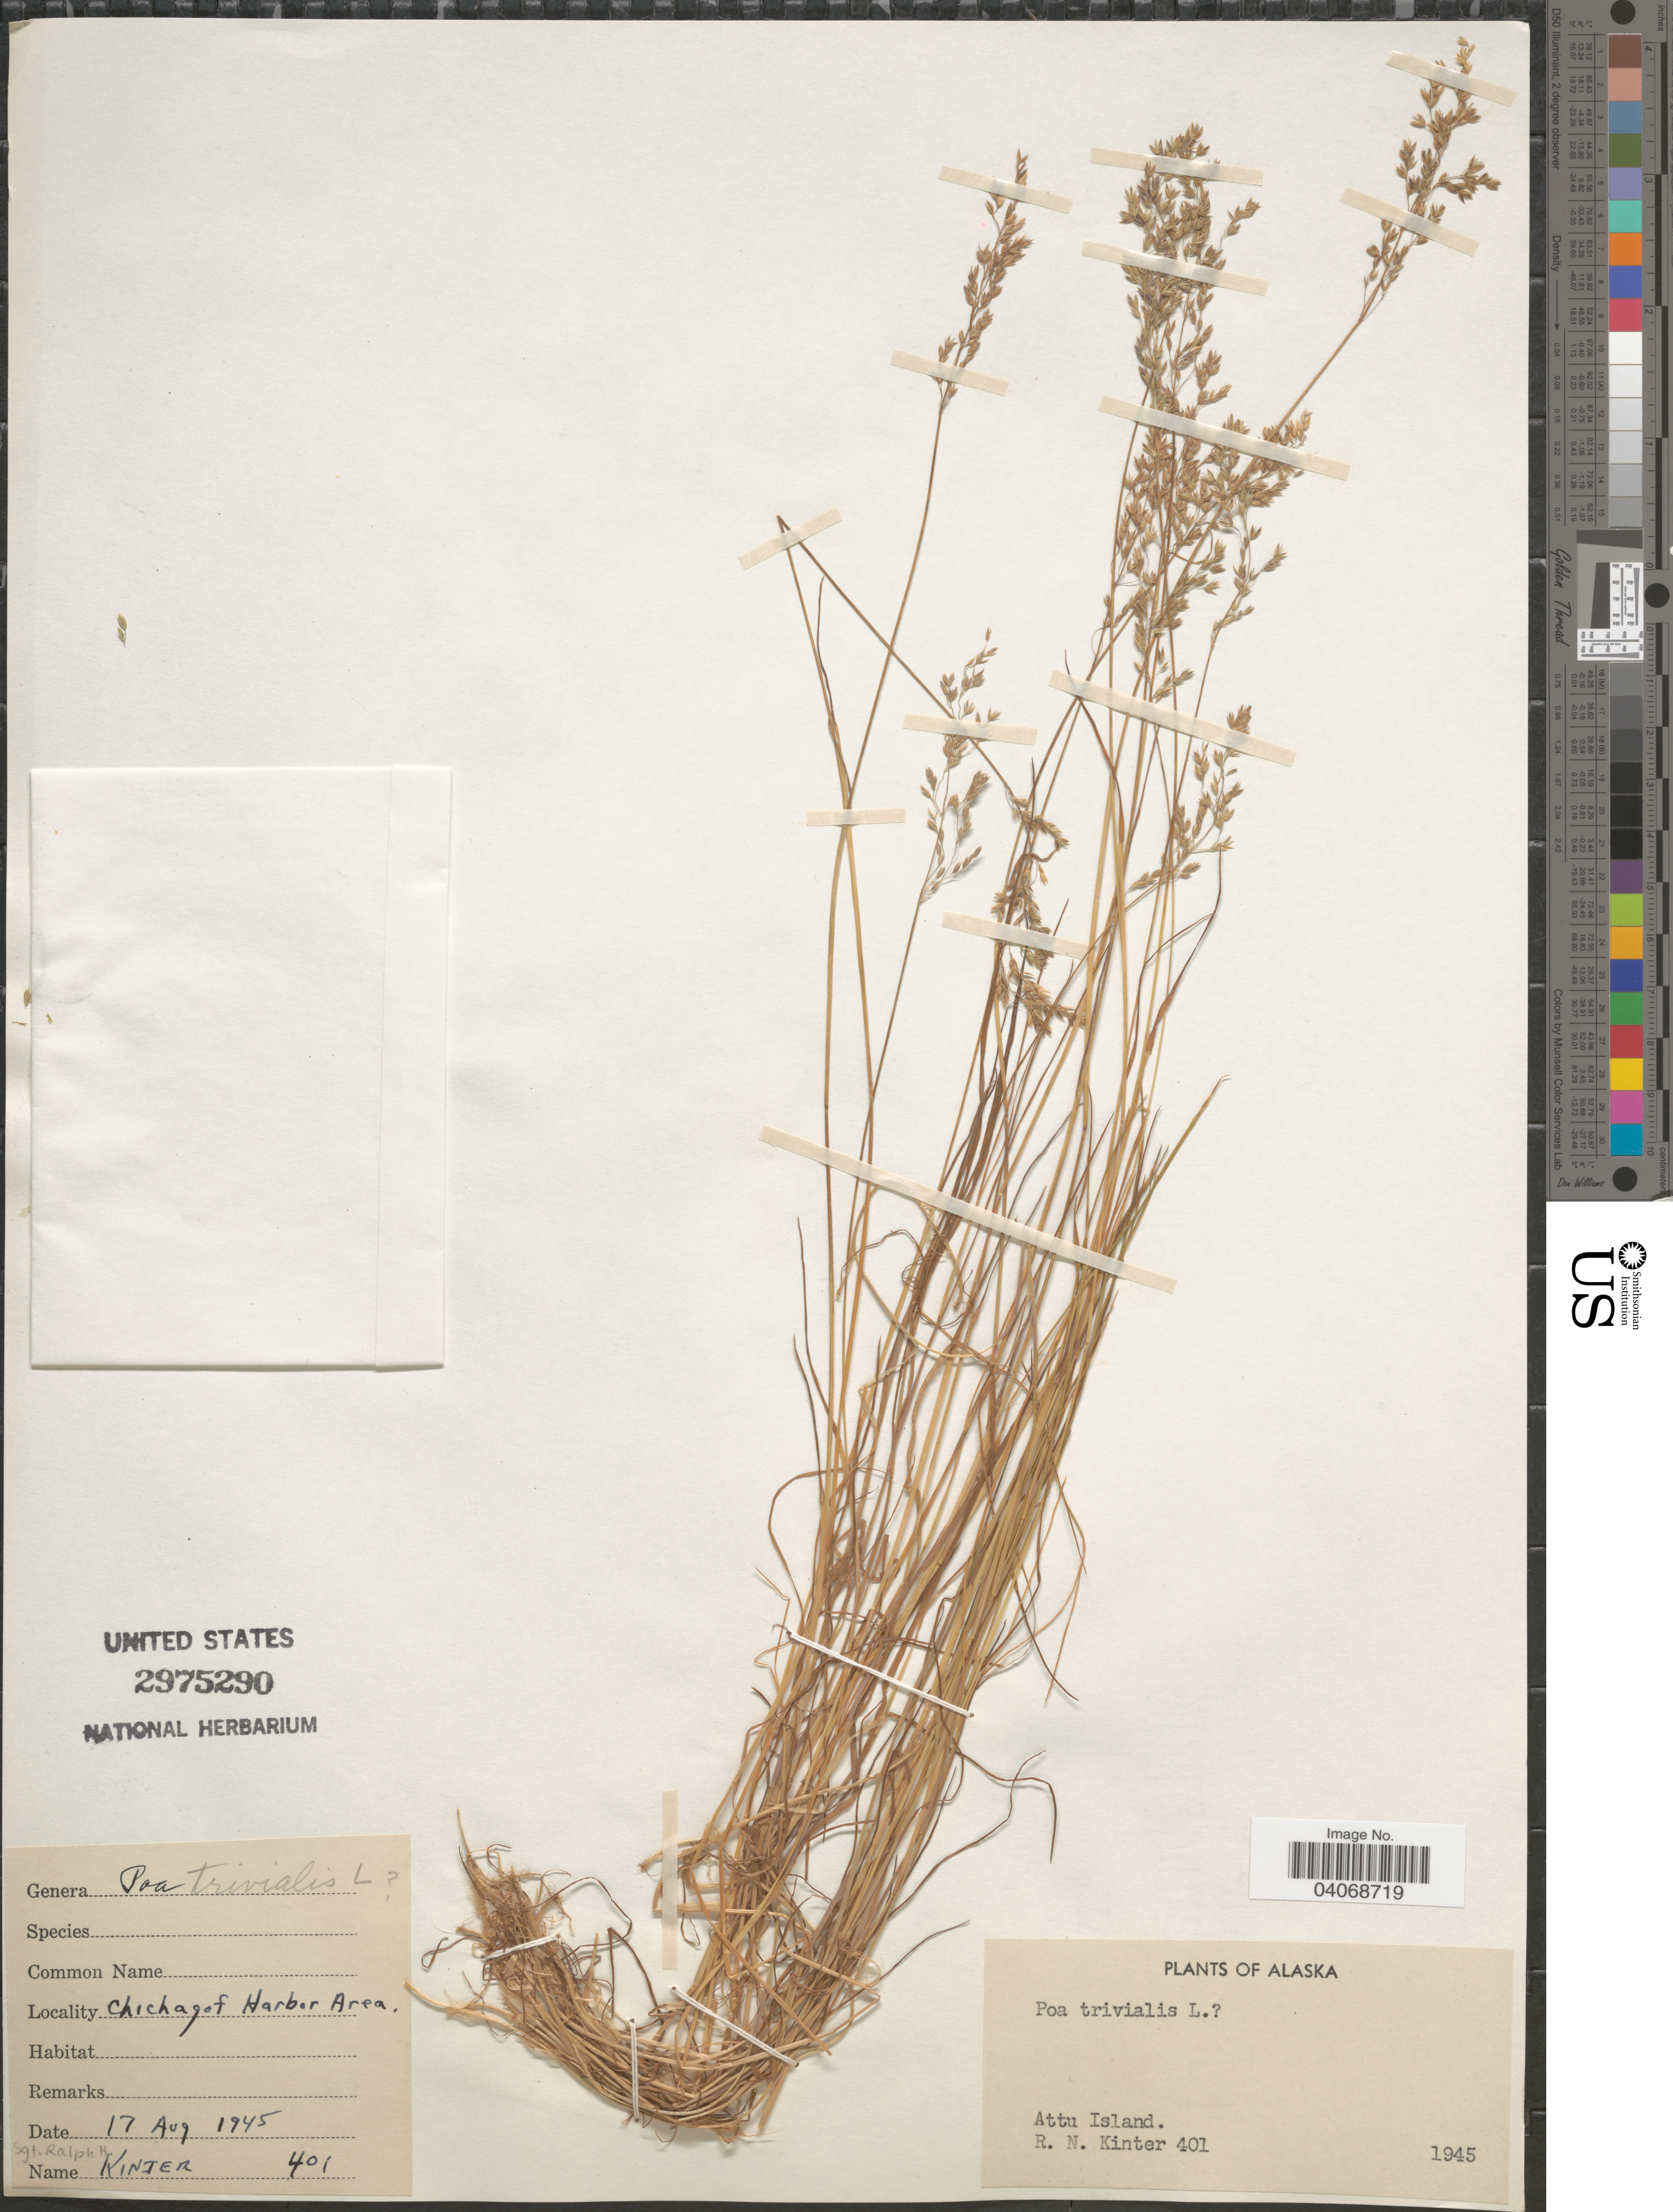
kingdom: Plantae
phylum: Tracheophyta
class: Liliopsida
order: Poales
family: Poaceae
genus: Poa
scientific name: Poa trivialis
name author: L.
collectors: R. Kinter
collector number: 401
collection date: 1945-08-17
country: United States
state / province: Alaska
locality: Chichagof Harbor Area. Attu Island.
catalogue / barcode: US 2975290